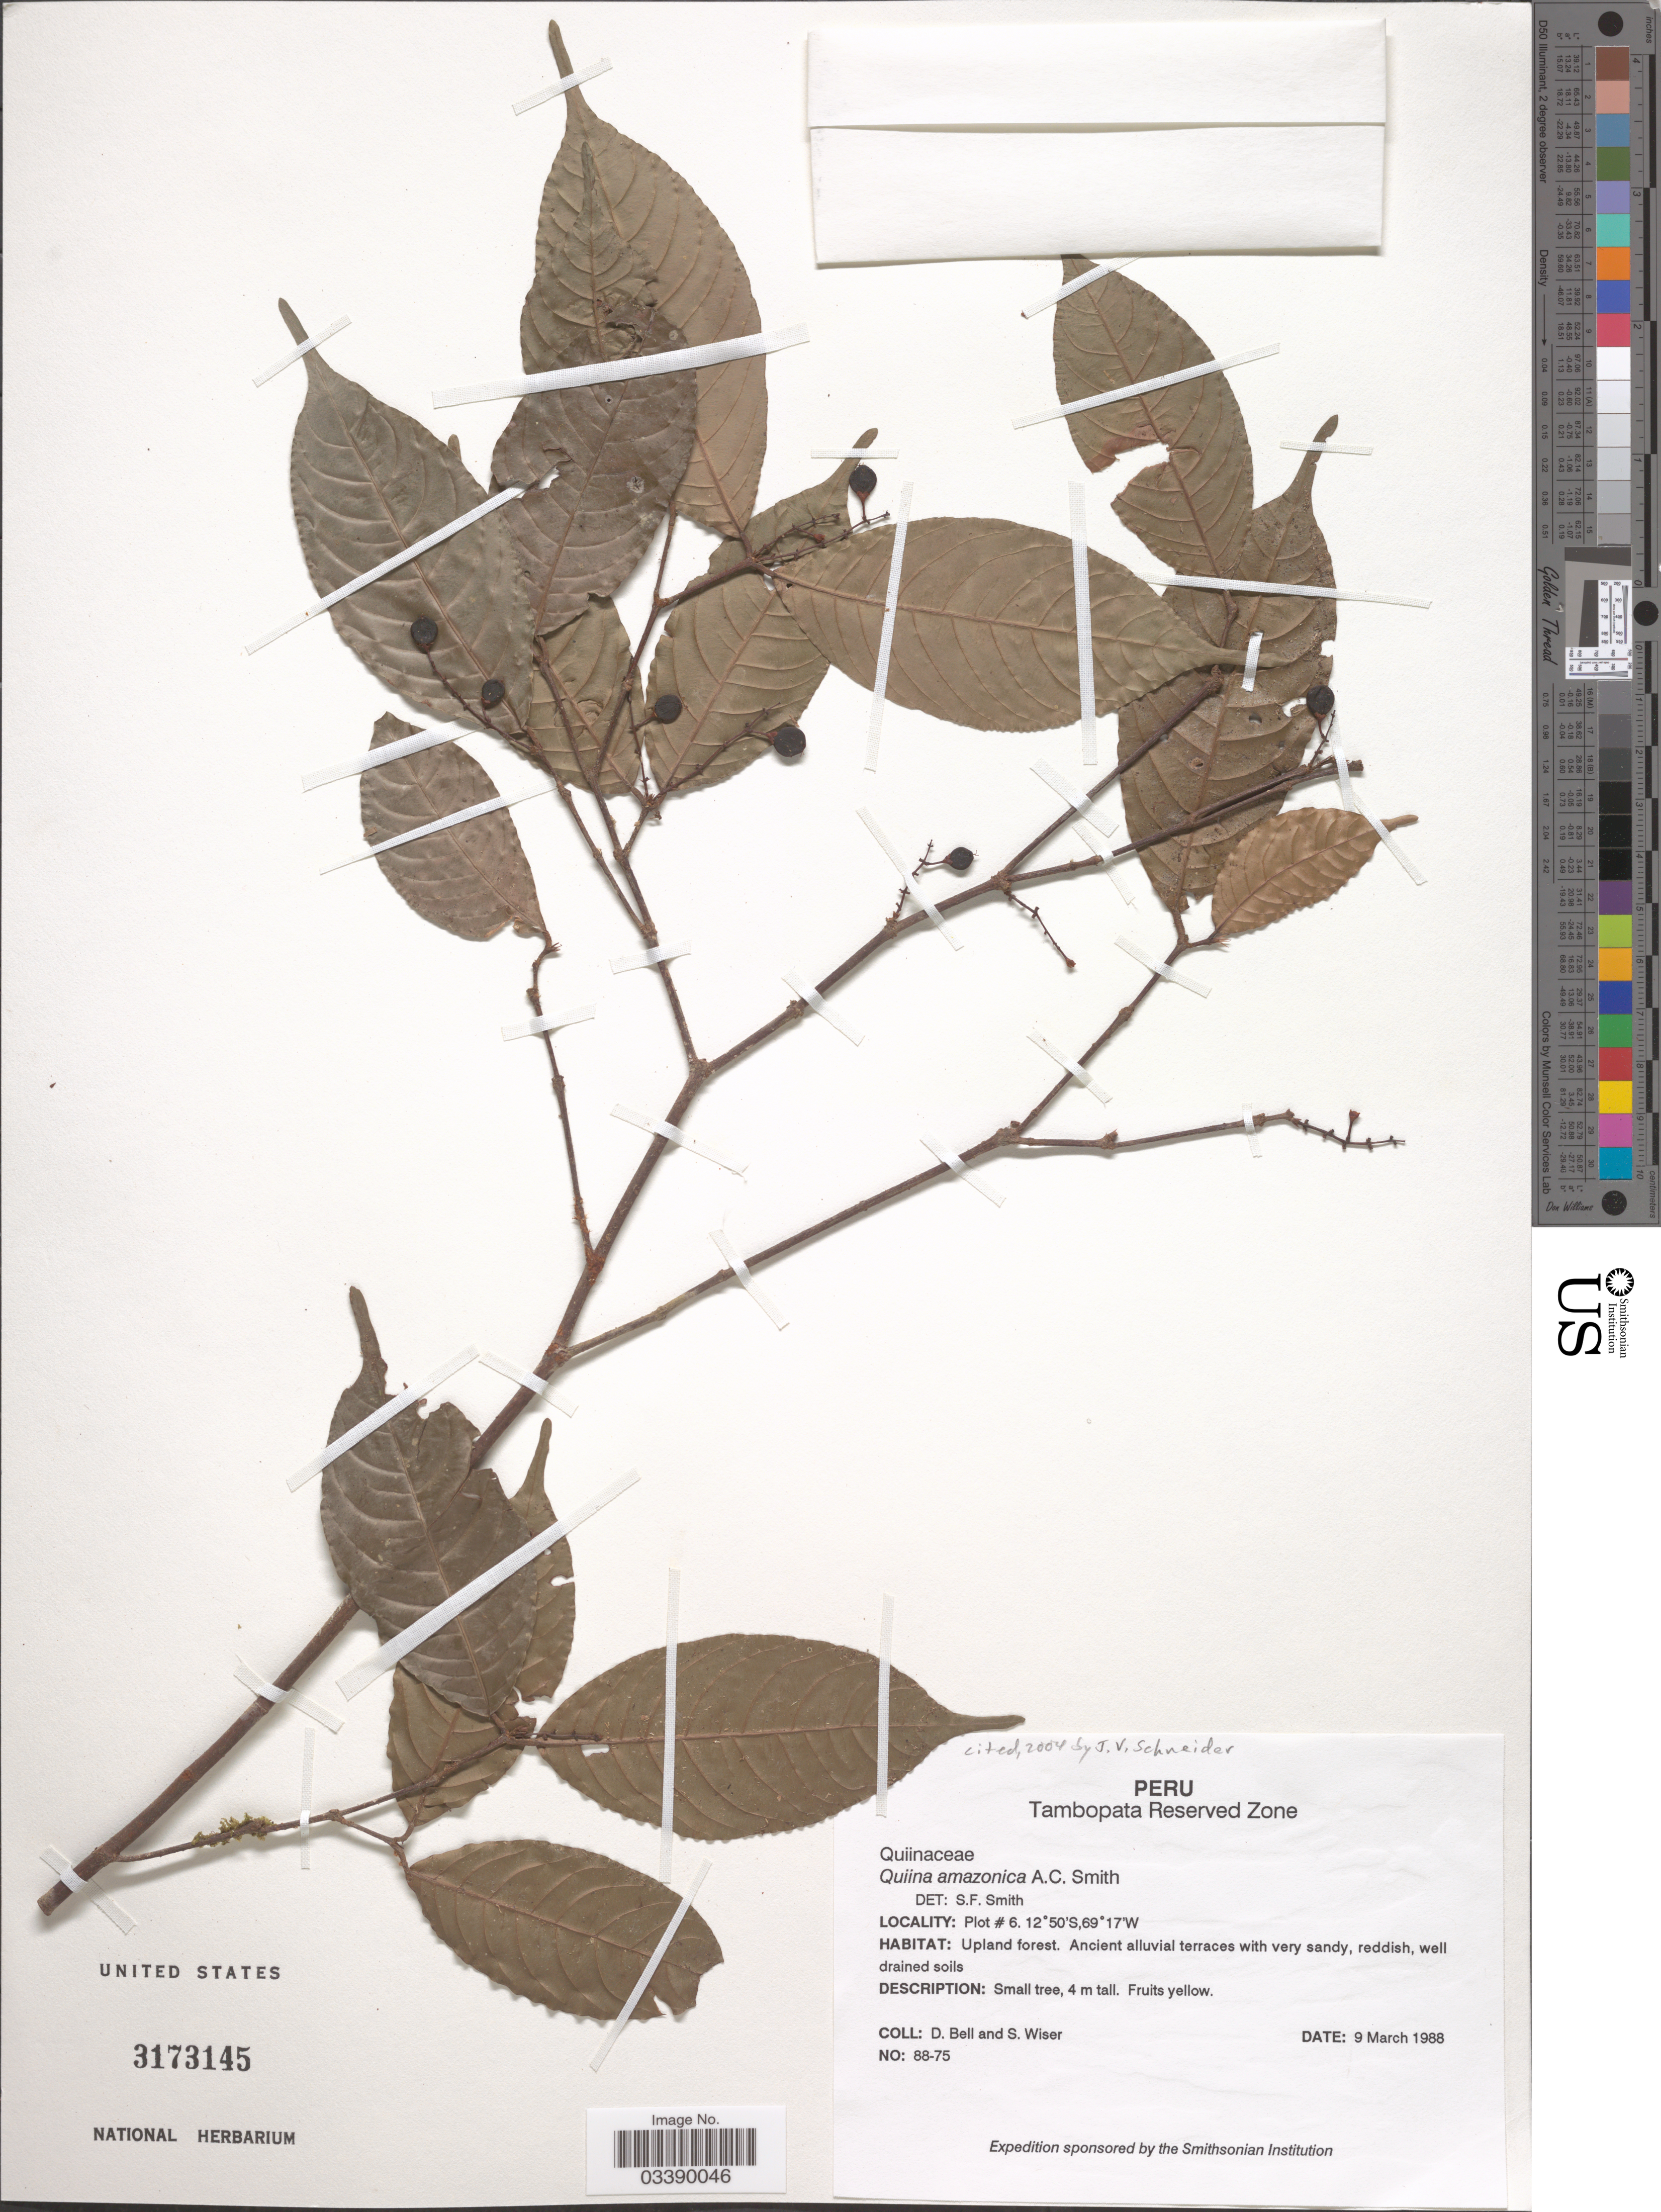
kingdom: Plantae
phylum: Tracheophyta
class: Magnoliopsida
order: Malpighiales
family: Quiinaceae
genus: Quiina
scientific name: Quiina amazonica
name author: A.C. Sm.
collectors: D. A. Bell & S. Wiser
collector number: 88-75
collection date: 1988-03-09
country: Peru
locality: Tambopata Reserved Zone. Plot # 6.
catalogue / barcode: US 3173145